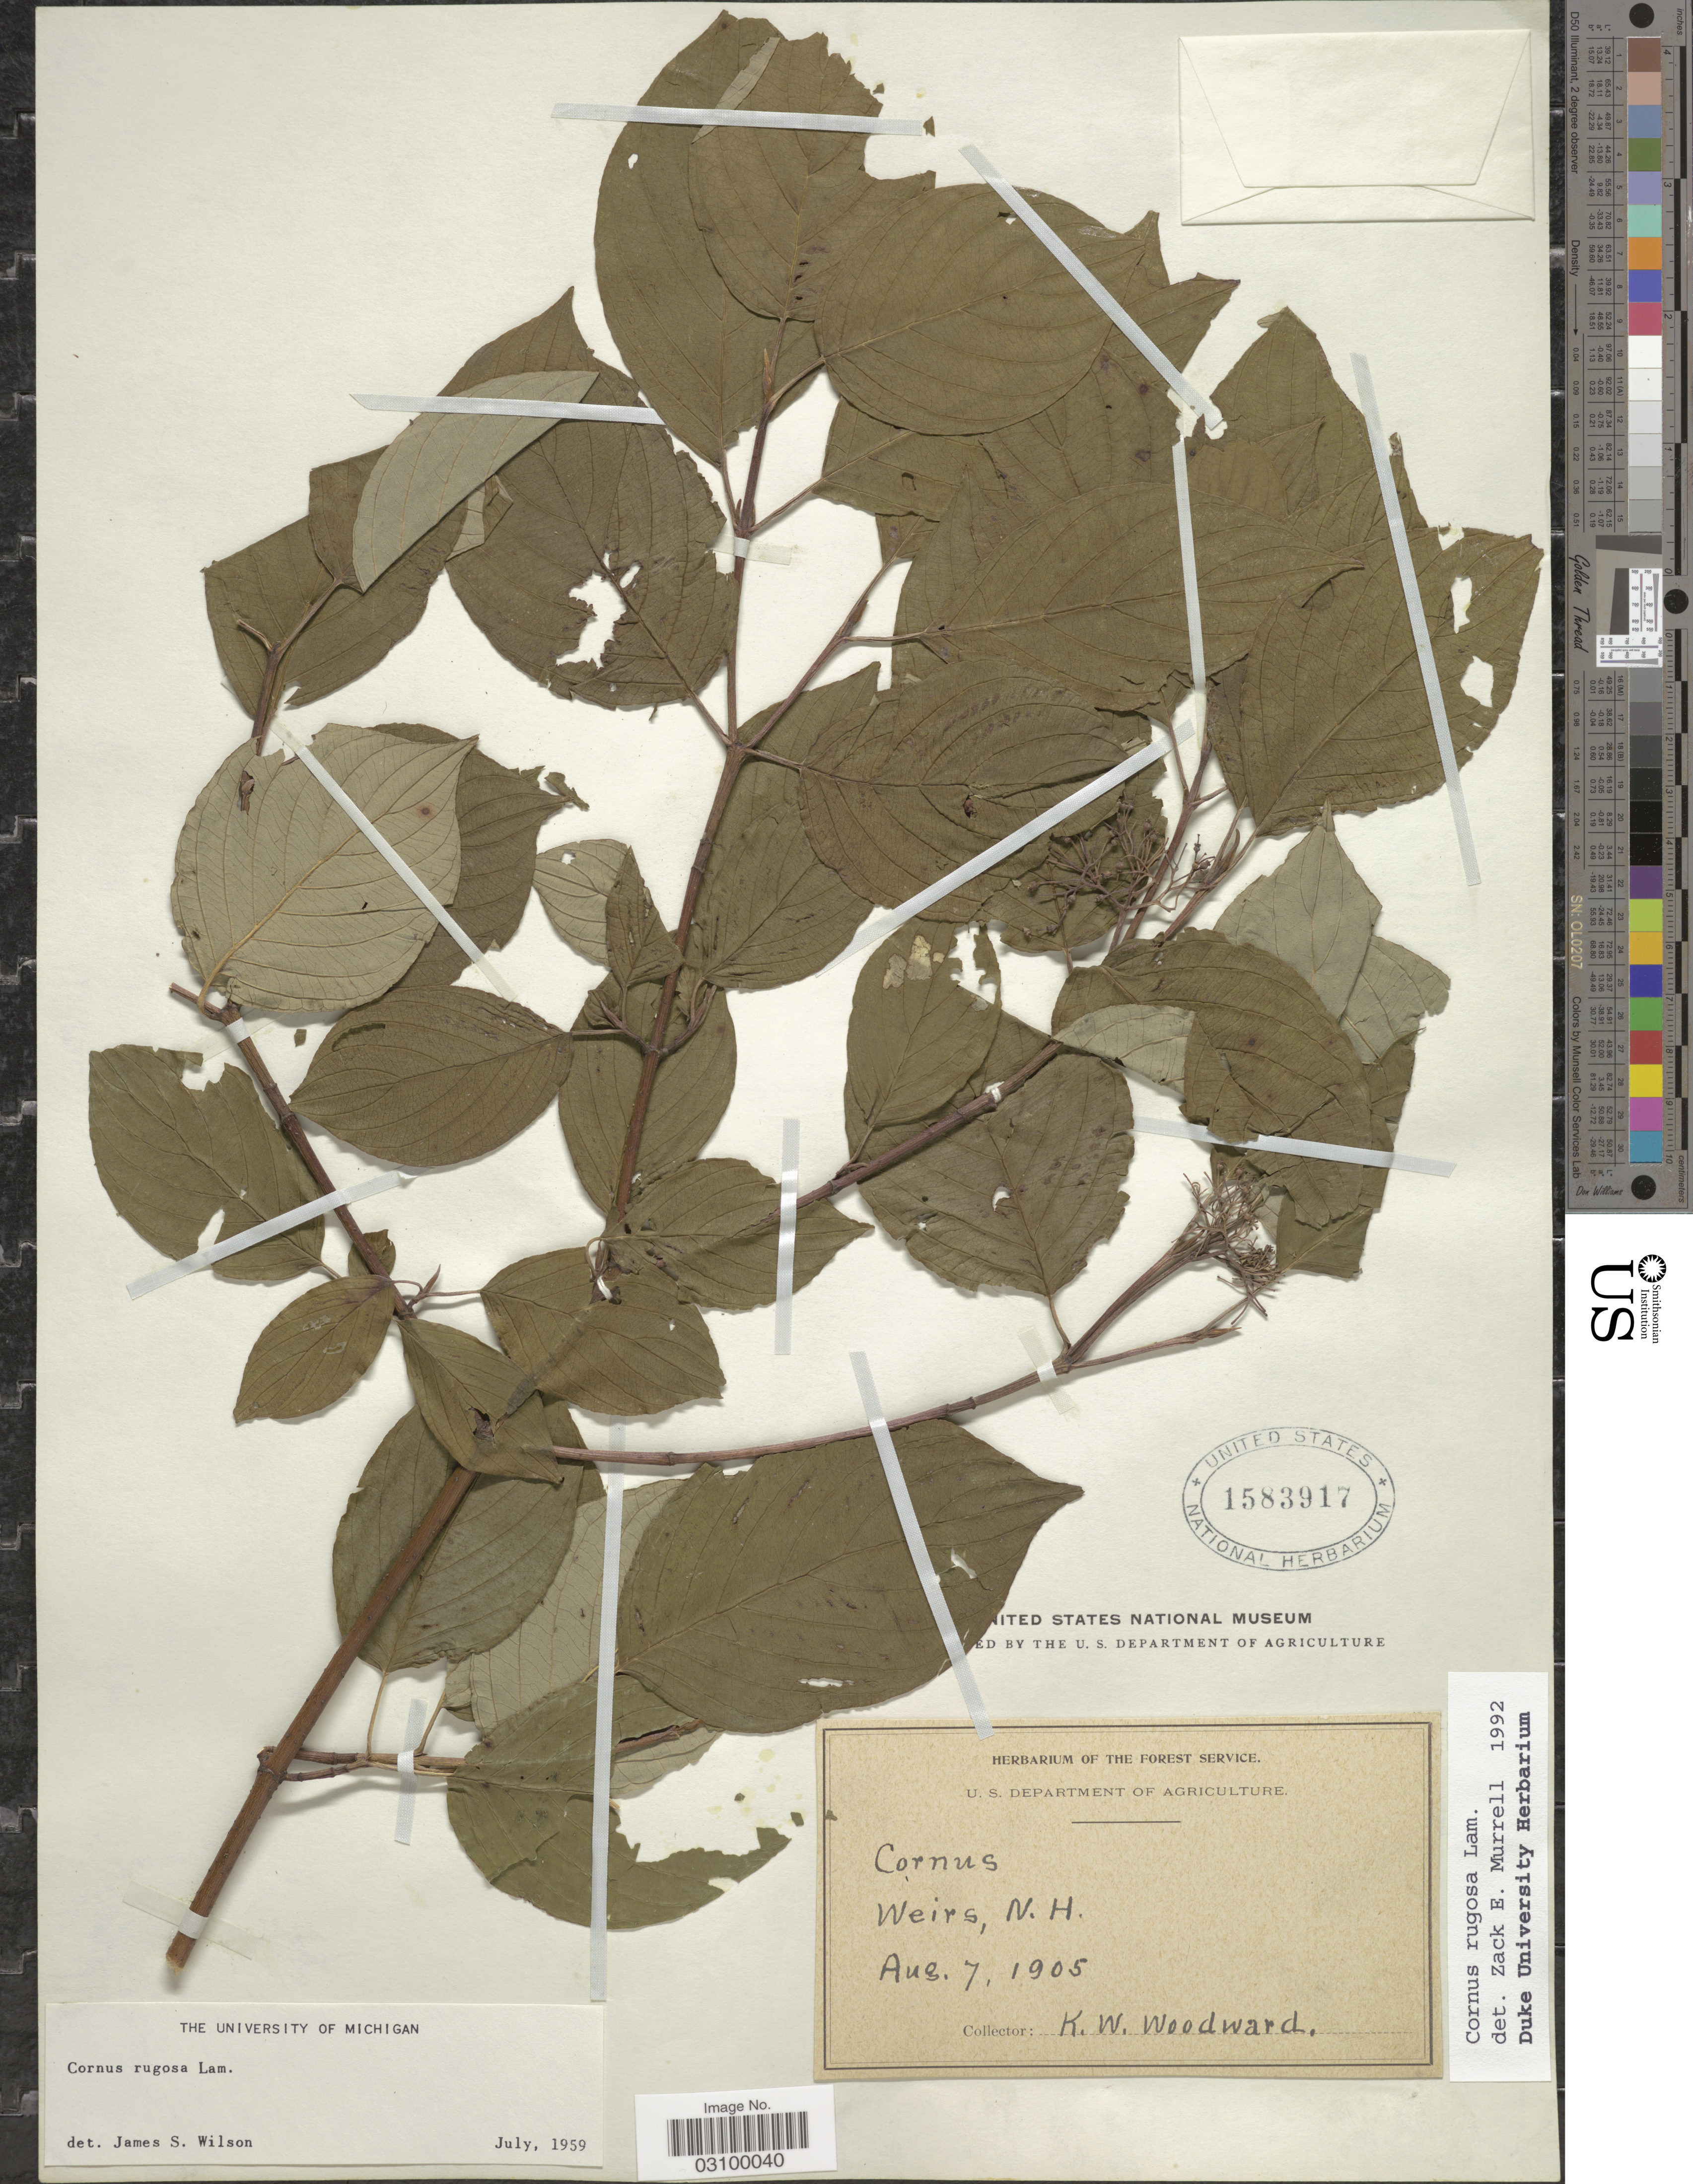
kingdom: Plantae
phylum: Tracheophyta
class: Magnoliopsida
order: Cornales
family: Cornaceae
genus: Cornus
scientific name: Cornus rugosa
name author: Lam.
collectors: K. Woodward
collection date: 1905-08-07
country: United States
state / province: New Hampshire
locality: Weirs.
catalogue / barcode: US 1583917